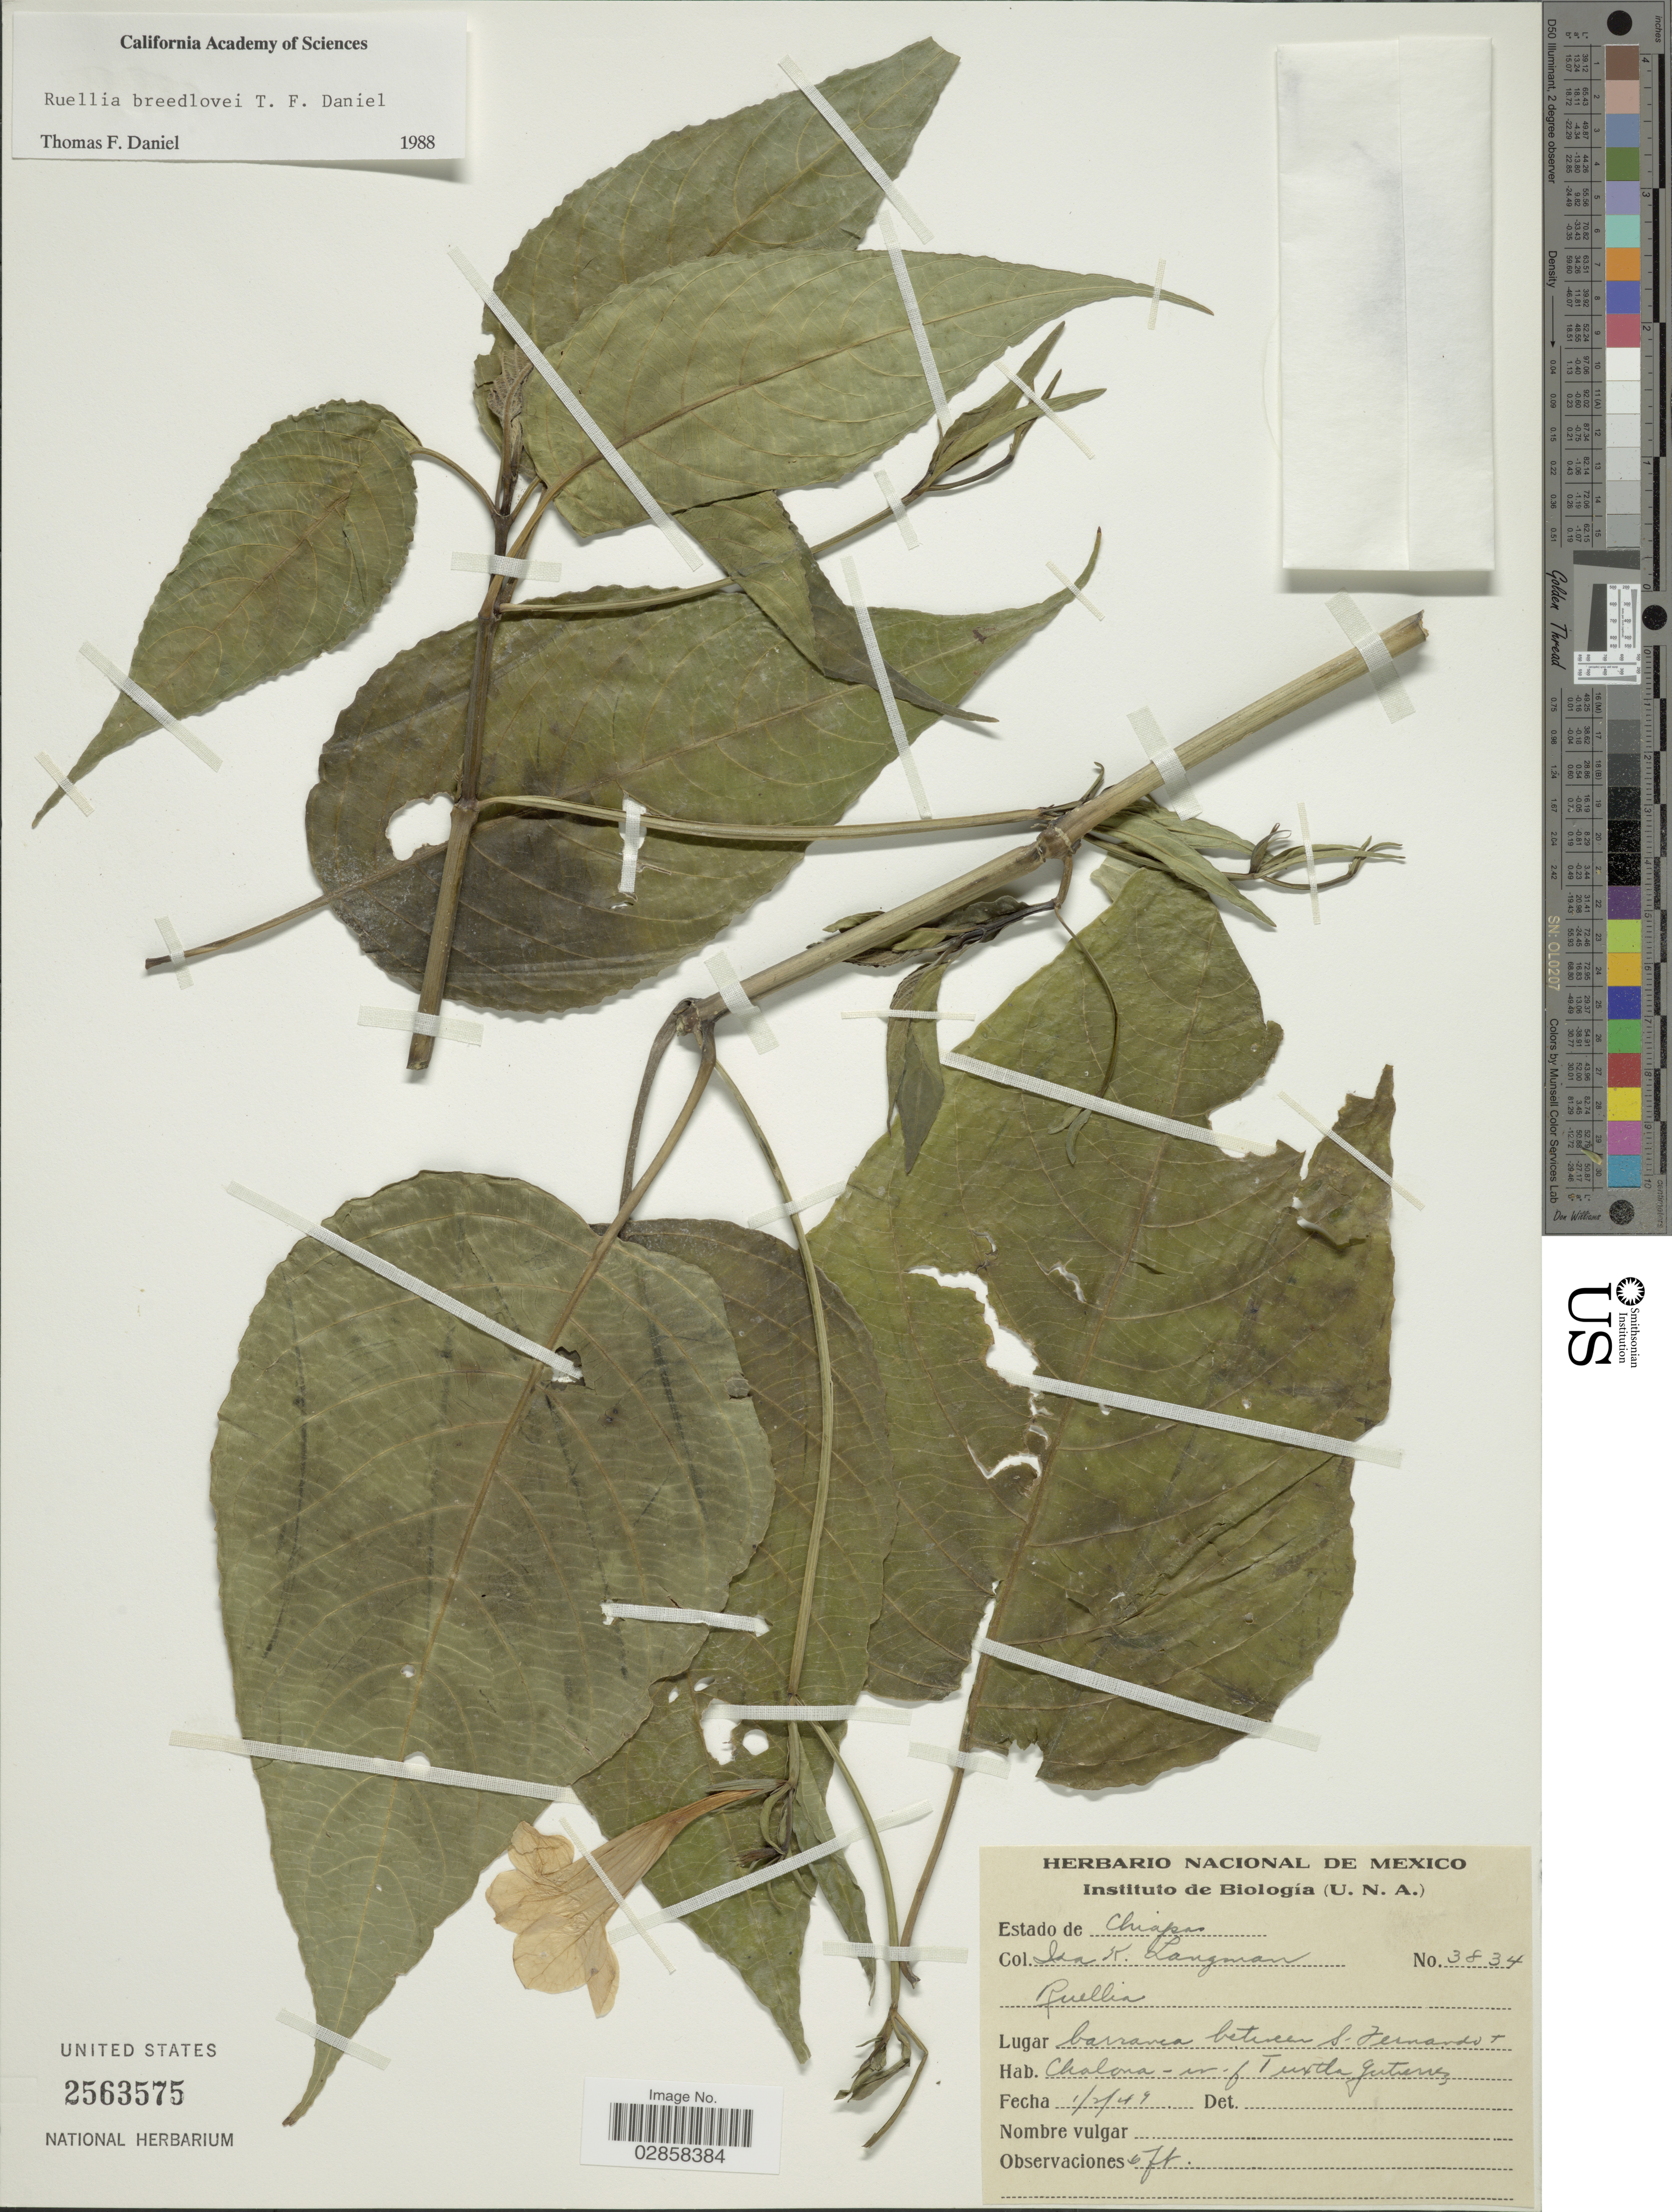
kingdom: Plantae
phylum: Tracheophyta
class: Magnoliopsida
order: Lamiales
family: Acanthaceae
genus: Ruellia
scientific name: Ruellia breedlovei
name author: T.F. Daniel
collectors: I. K. Langman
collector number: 3834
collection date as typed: Transcribed d/m/y: 1/2/49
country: Mexico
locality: Barranca between S. Fernando T. Chalona- in. f. Tuxtla Gutierrez.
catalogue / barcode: US 2563575